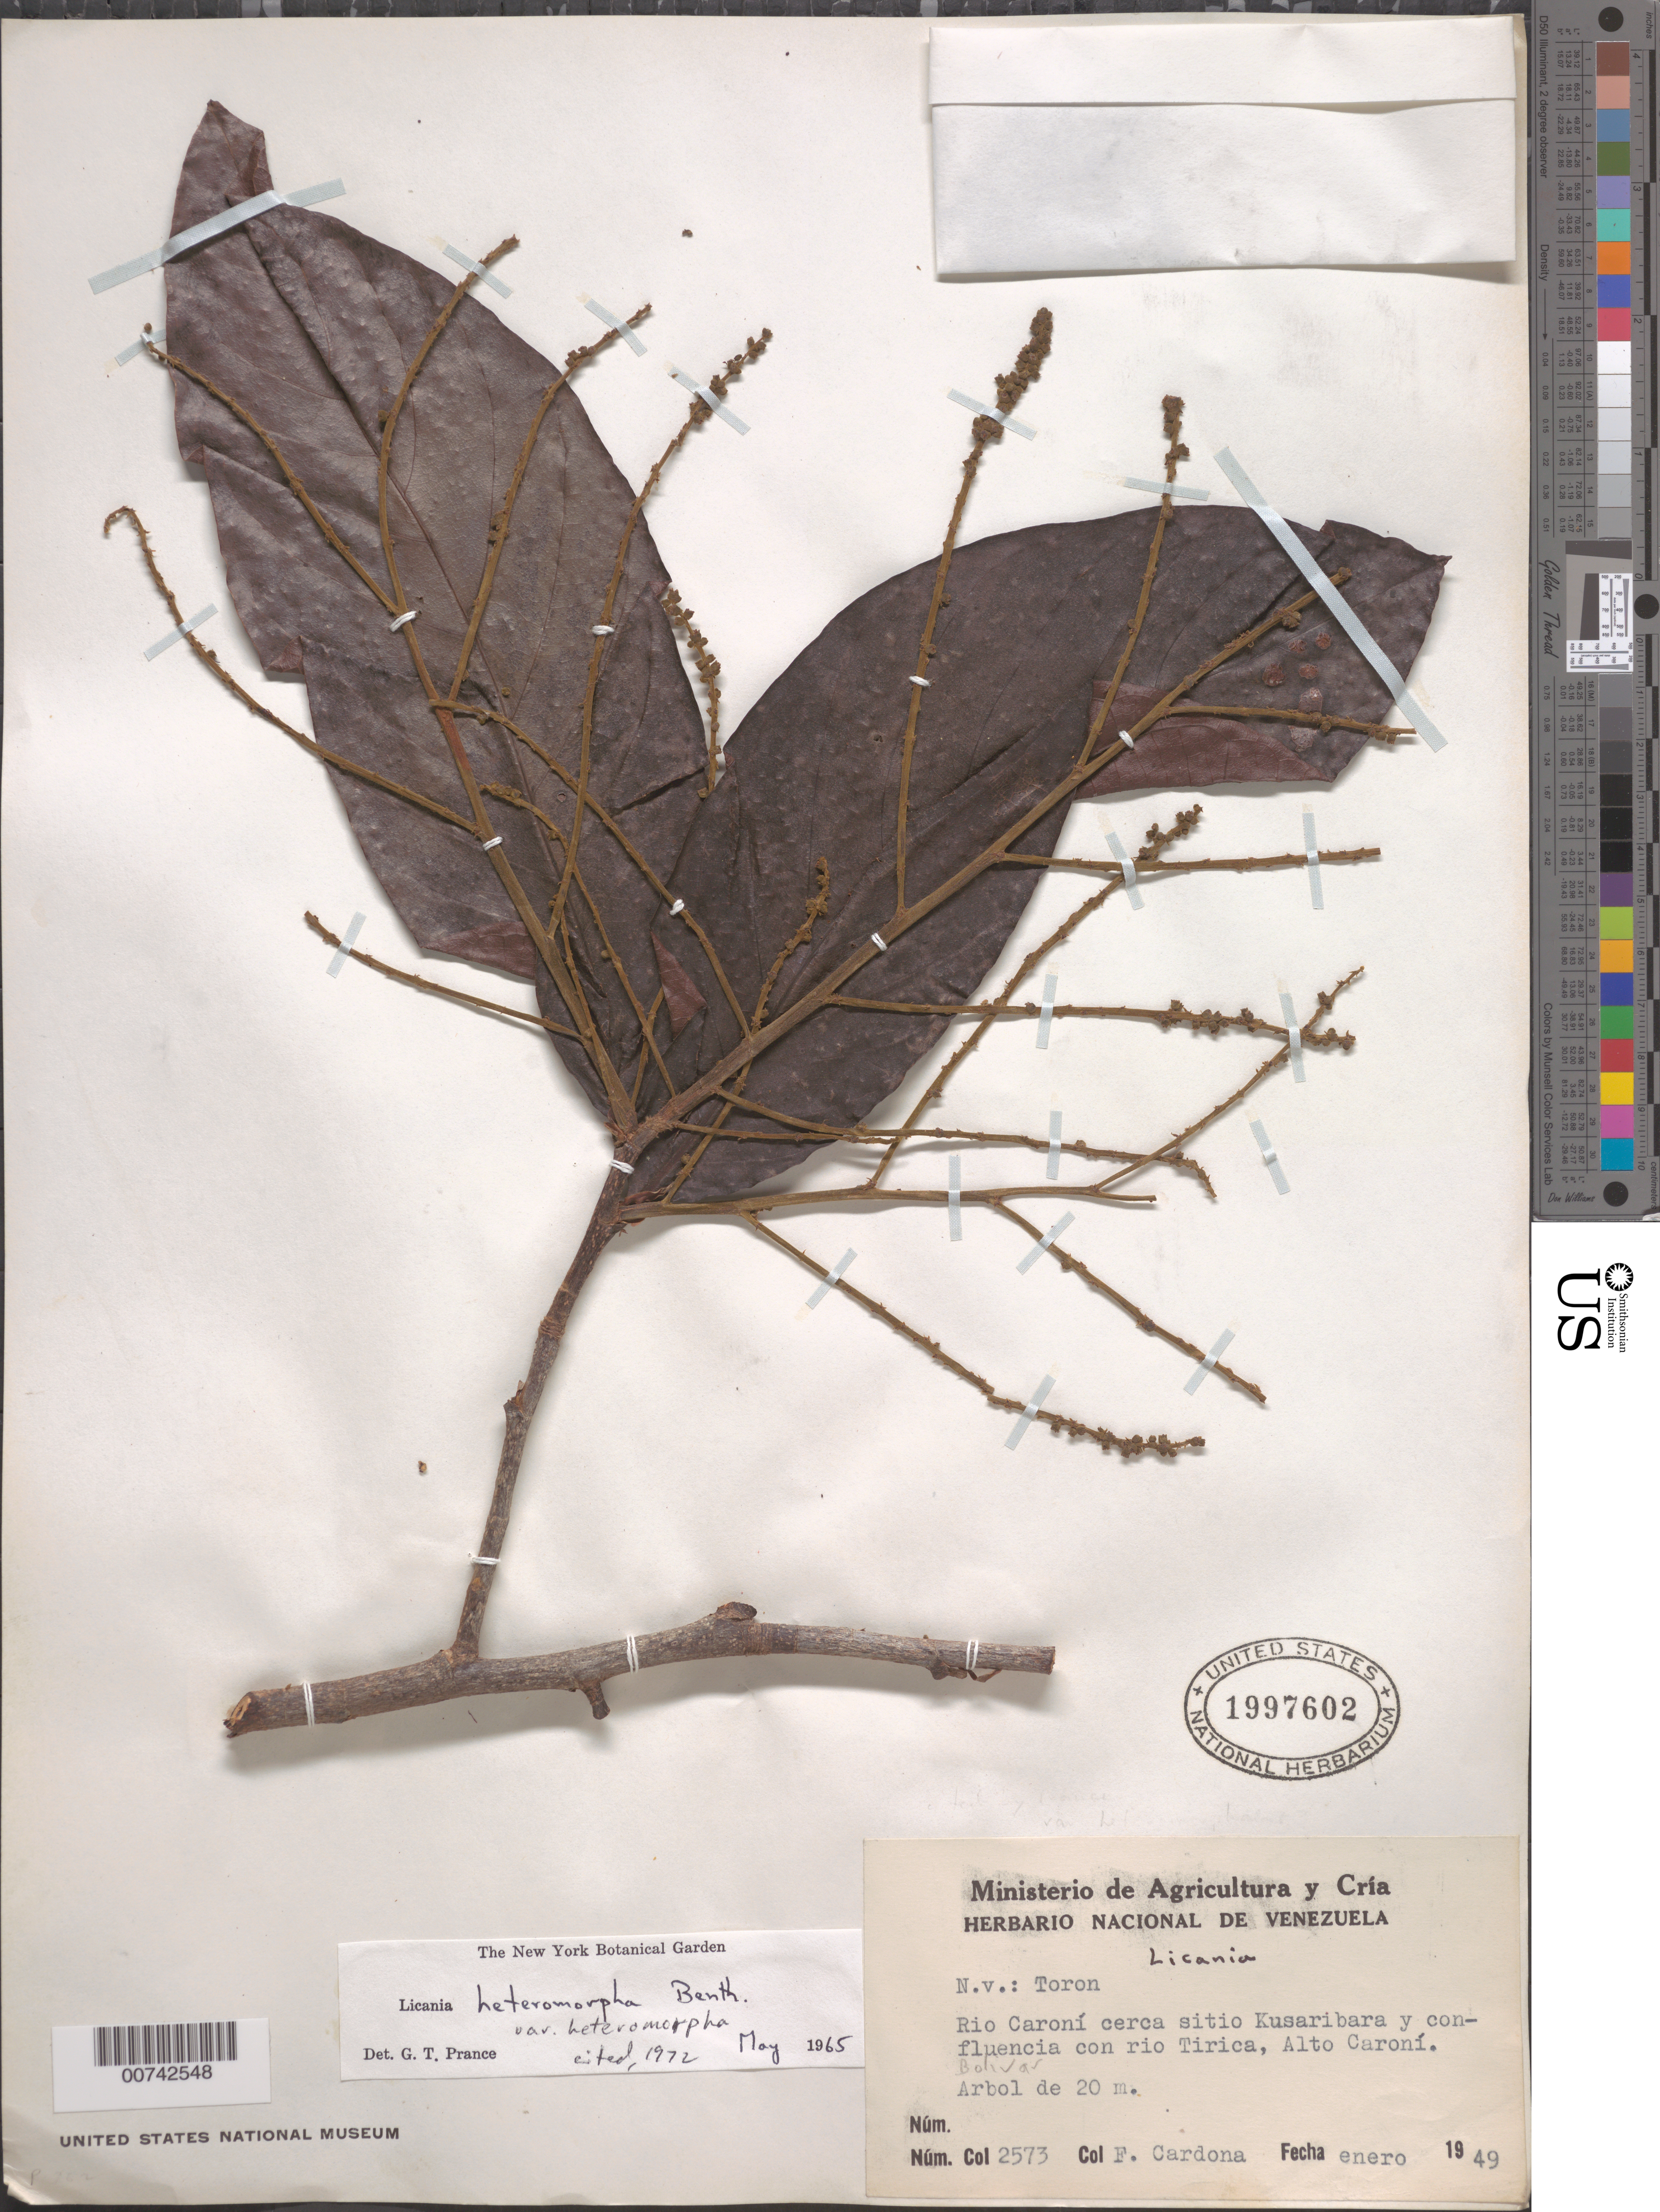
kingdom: Plantae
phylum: Tracheophyta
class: Magnoliopsida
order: Malpighiales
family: Chrysobalanaceae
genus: Hymenopus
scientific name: Hymenopus heteromorphus var. heteromorphus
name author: (Benth.) Sothers & Prance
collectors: F. Cardona Puig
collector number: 2573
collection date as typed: Jan-49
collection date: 1949-01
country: Venezuela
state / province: Bolívar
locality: Alto Rio Caroní, Río Caroní cerca sitio Kusaribara y confluencia con Río Tirica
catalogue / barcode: US 1997602